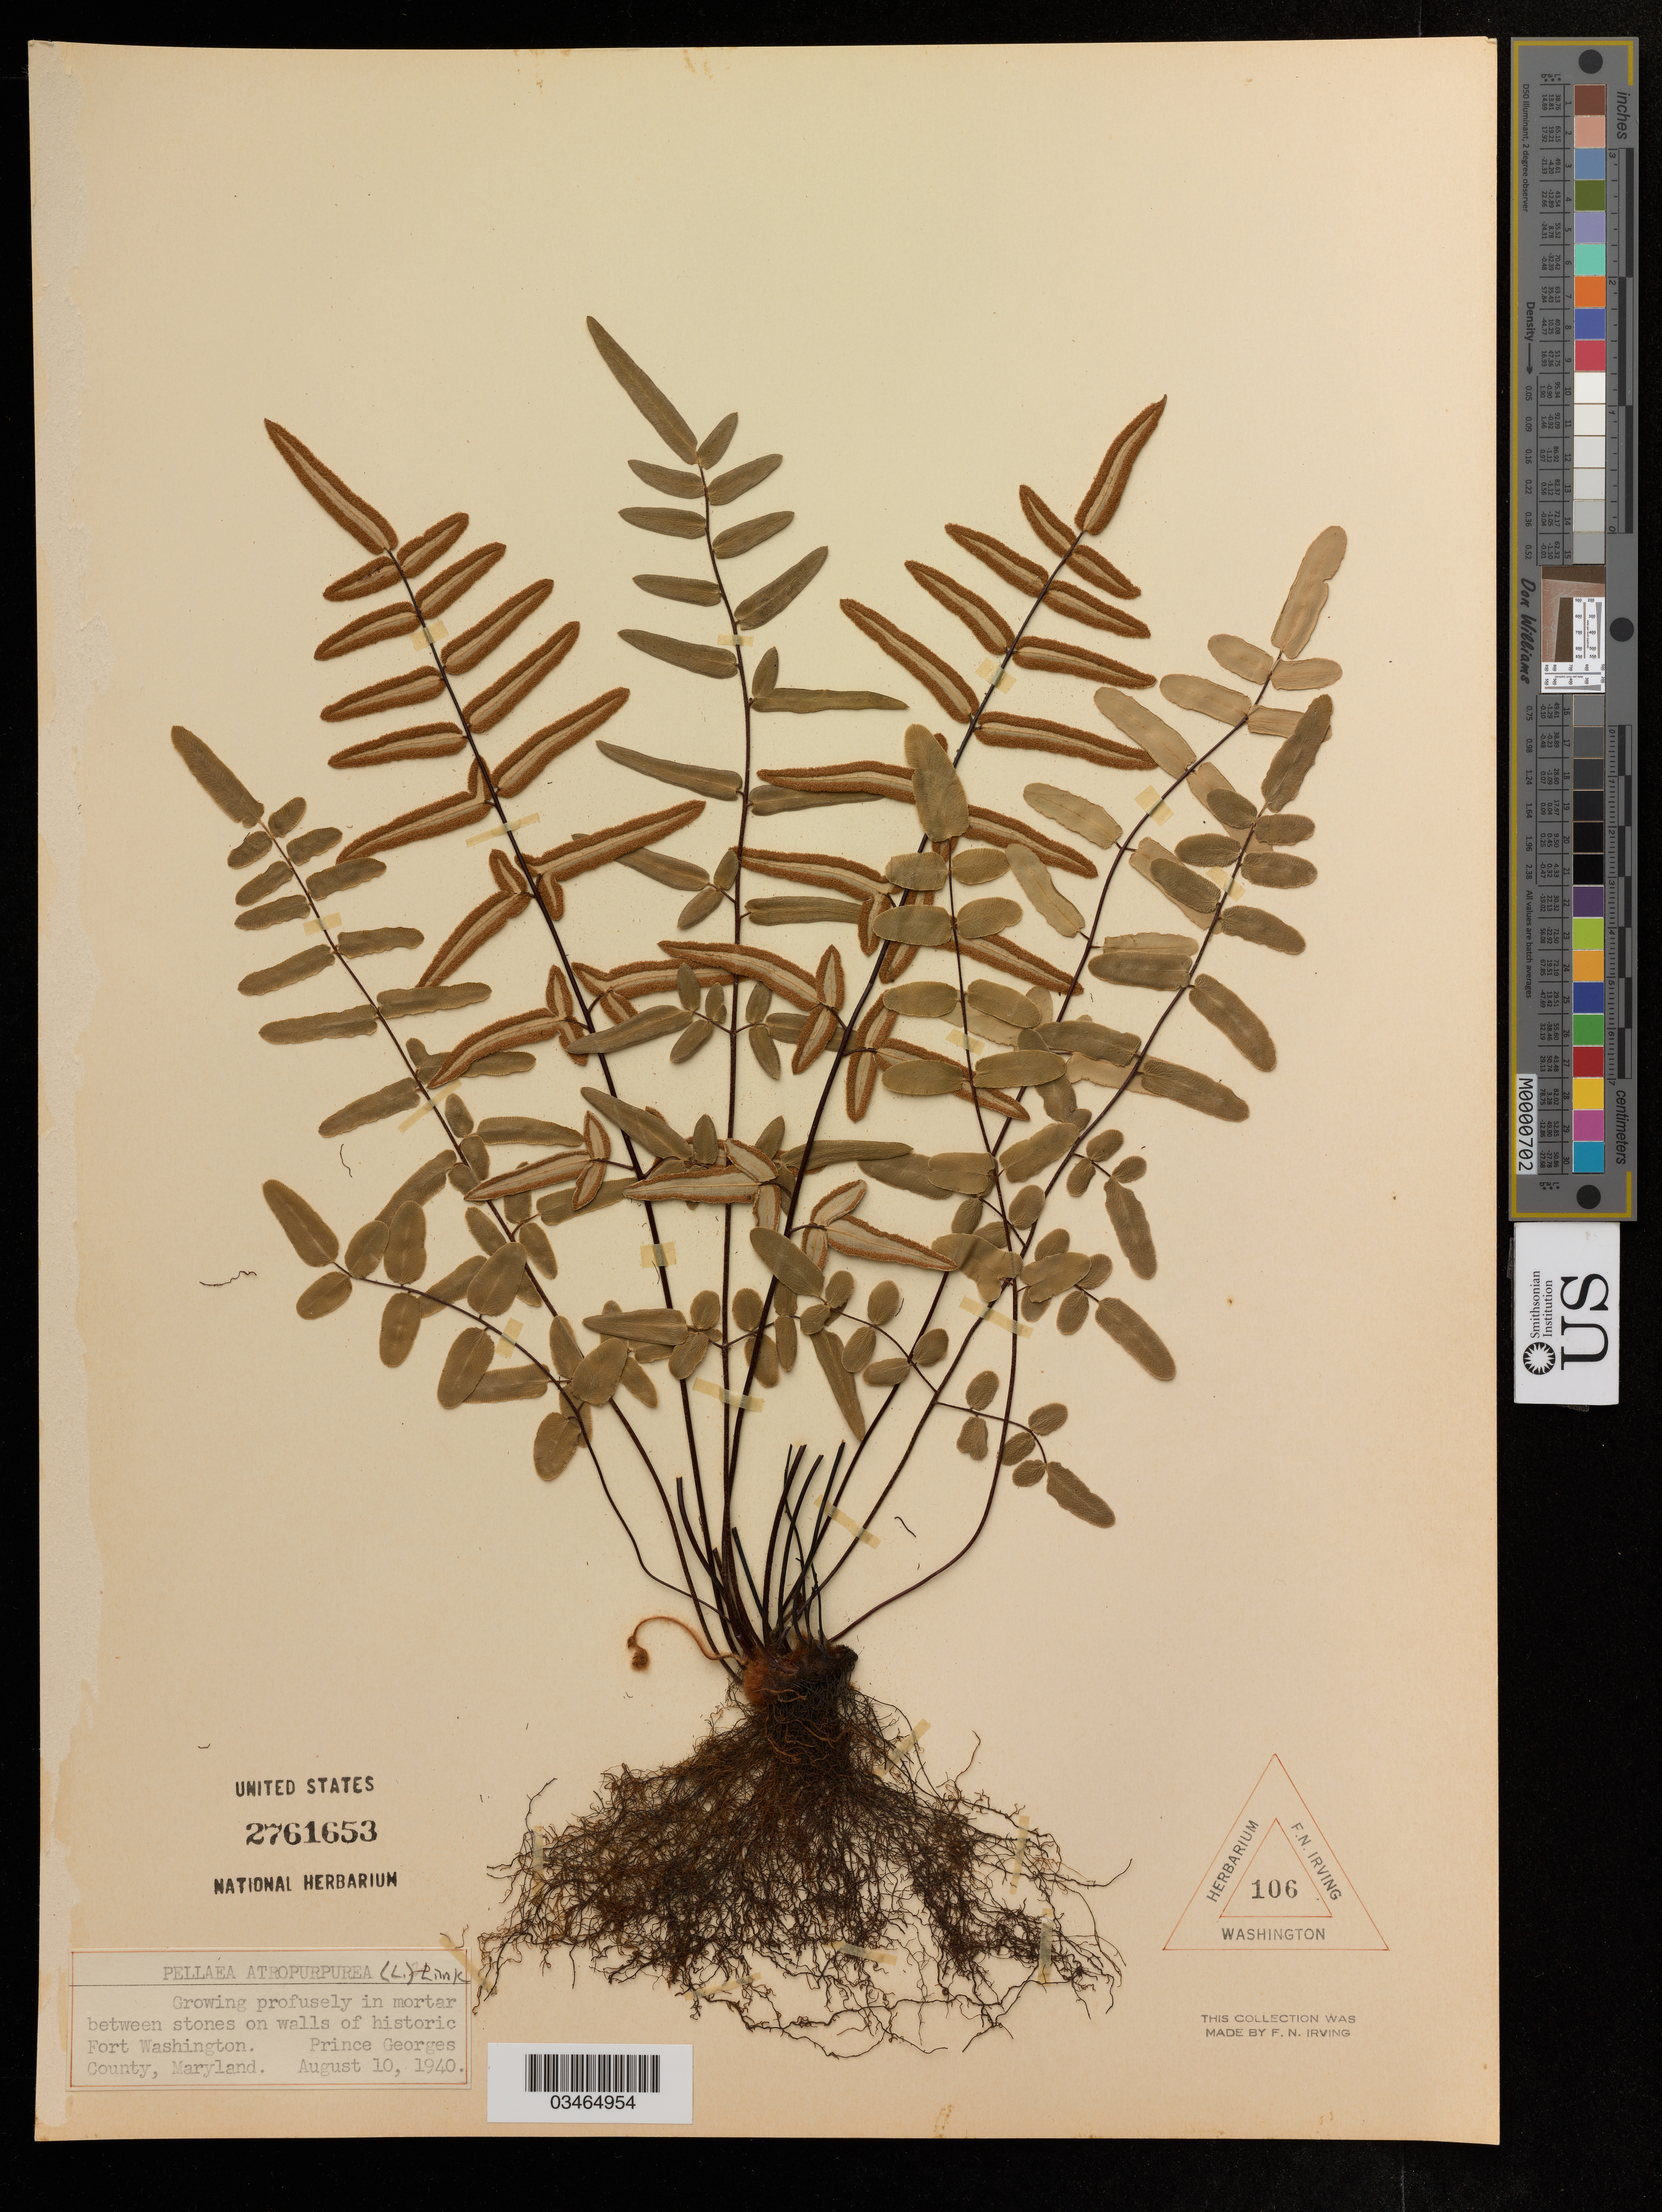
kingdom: Plantae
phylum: Tracheophyta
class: Polypodiopsida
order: Polypodiales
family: Pteridaceae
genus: Pellaea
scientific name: Pellaea atropurpurea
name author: (L.) Link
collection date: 1940-08-10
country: United States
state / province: Maryland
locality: On walls of historic Fort Washington. Prince Georges County.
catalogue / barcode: US 2761653